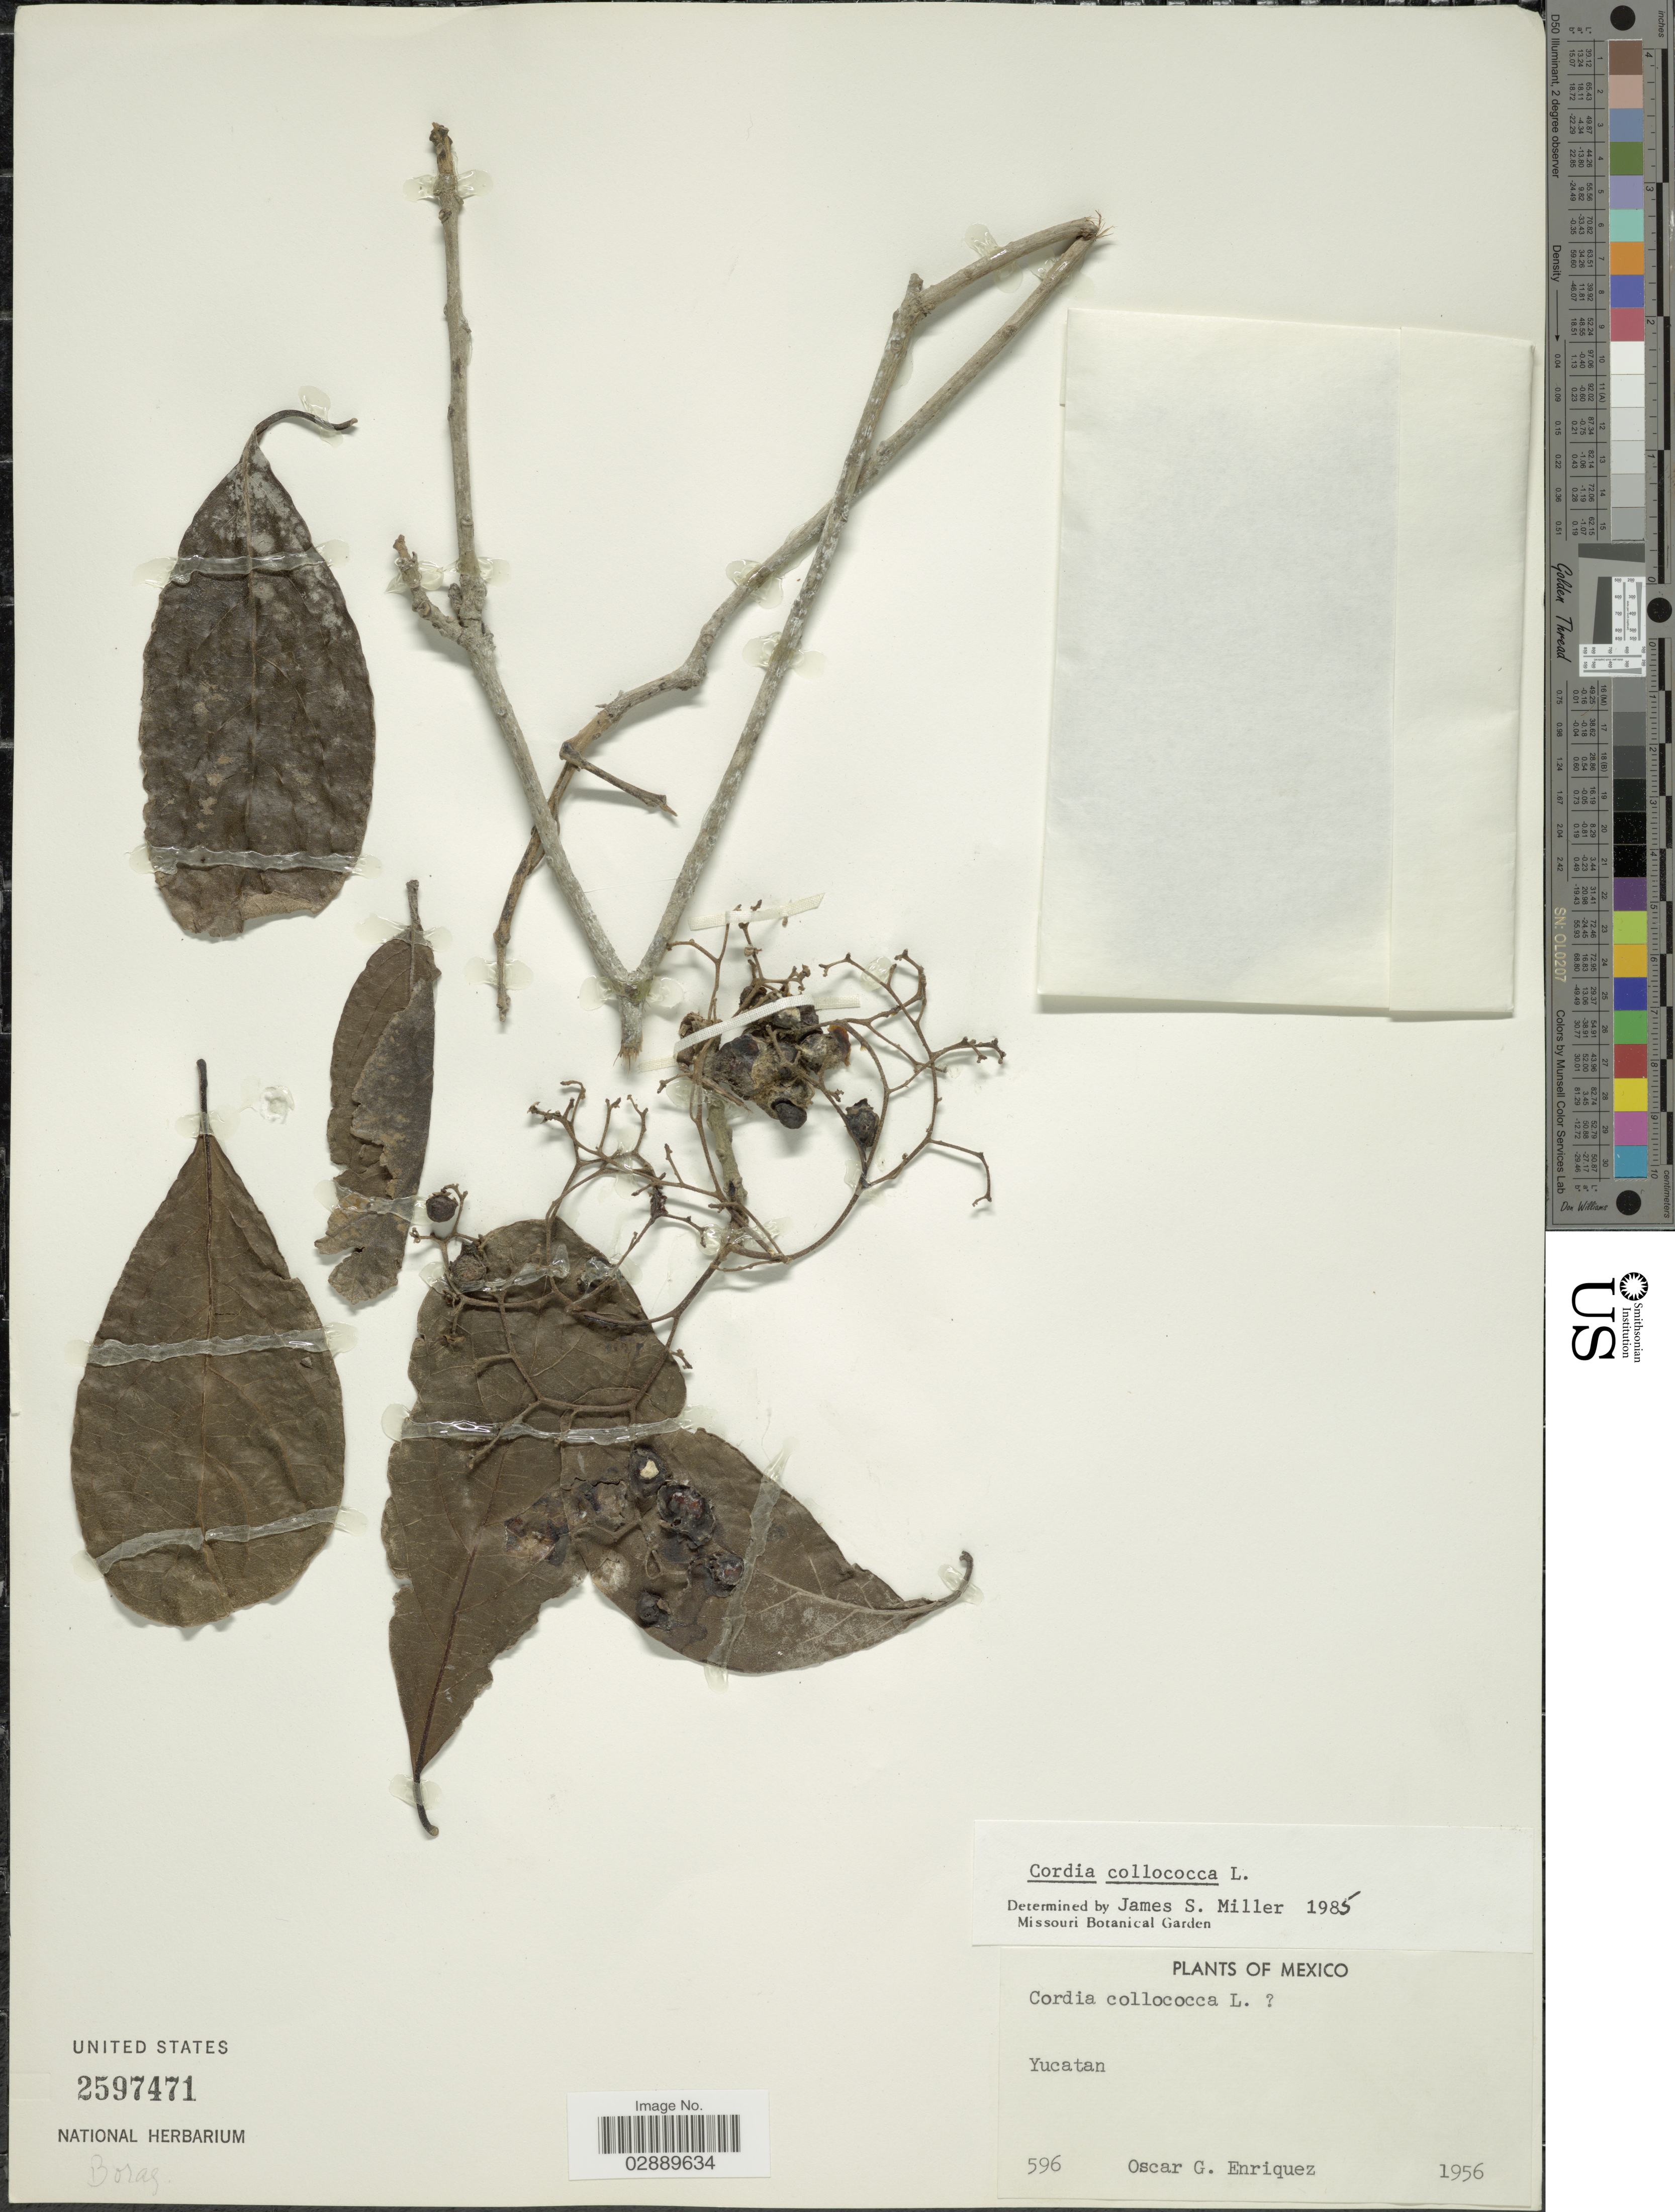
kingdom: Plantae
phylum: Tracheophyta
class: Magnoliopsida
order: Boraginales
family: Cordiaceae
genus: Cordia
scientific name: Cordia collococca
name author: L.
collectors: O. Enriquez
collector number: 596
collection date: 1956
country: Mexico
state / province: Yucatán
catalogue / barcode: US 2597471